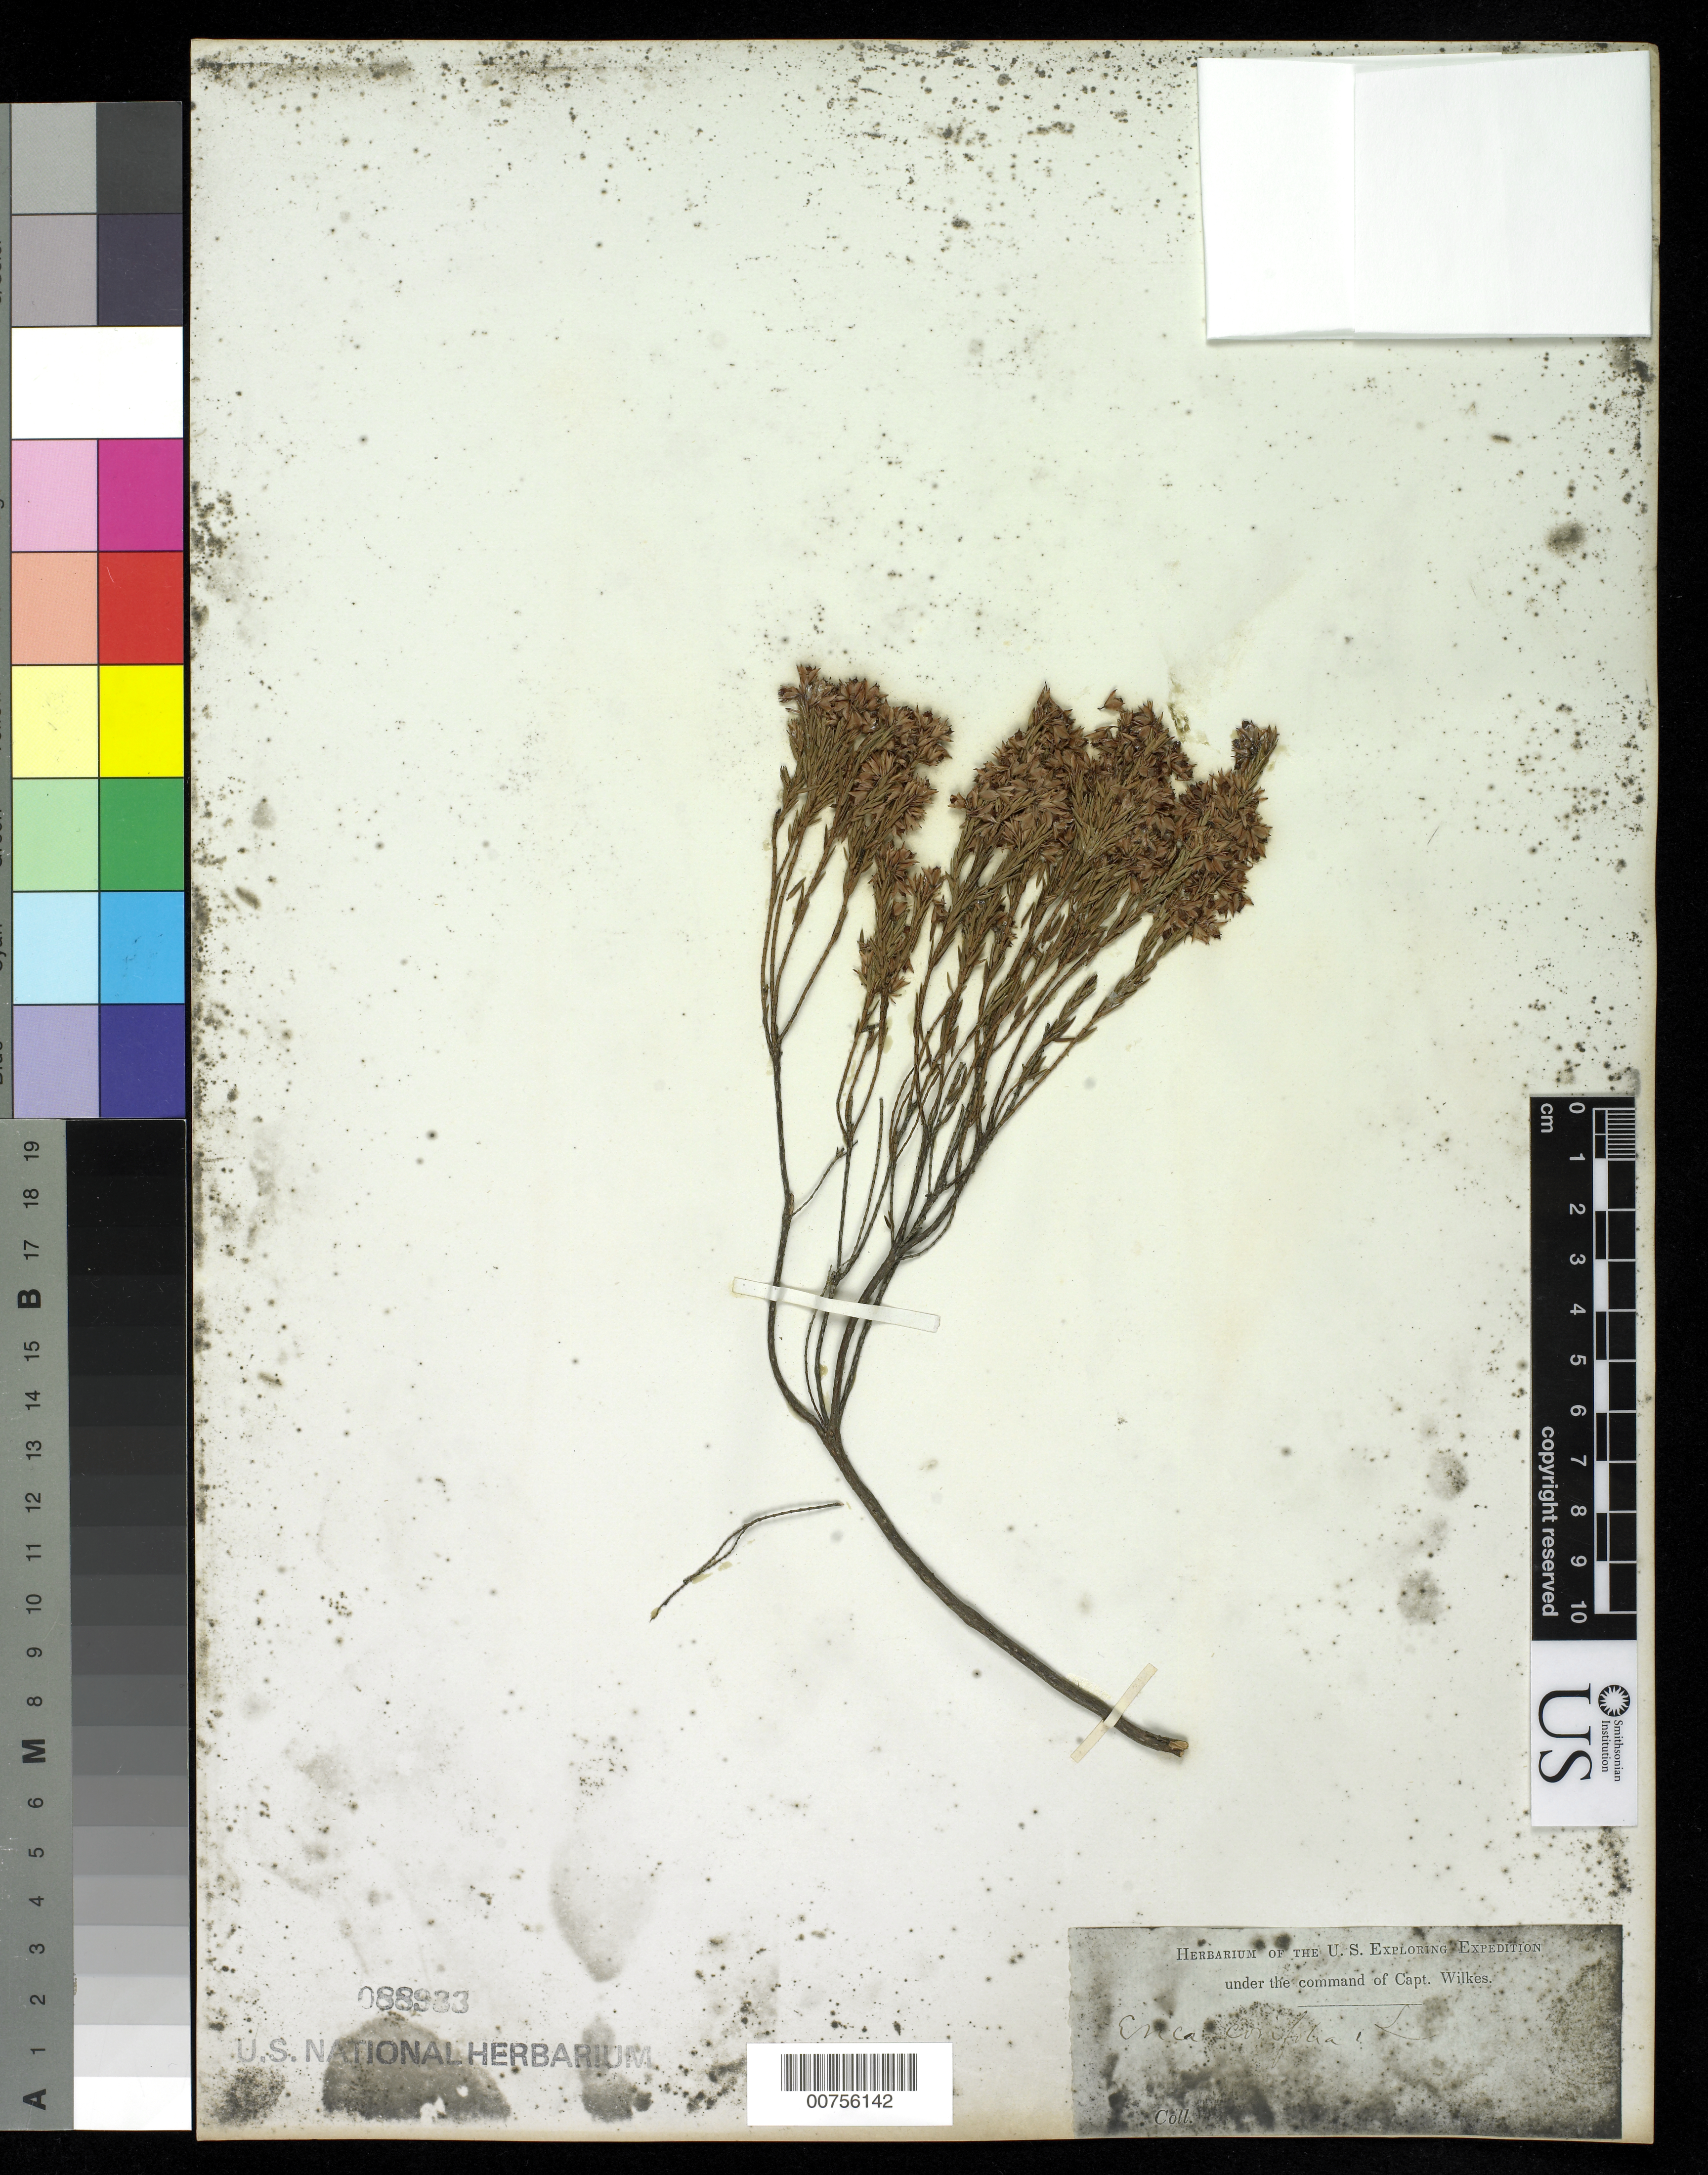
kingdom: Plantae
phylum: Tracheophyta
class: Magnoliopsida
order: Ericales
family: Ericaceae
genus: Erica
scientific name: Erica corifolia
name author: L.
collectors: Wilkes Explor. Exped.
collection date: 1838/1842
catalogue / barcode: US 88933